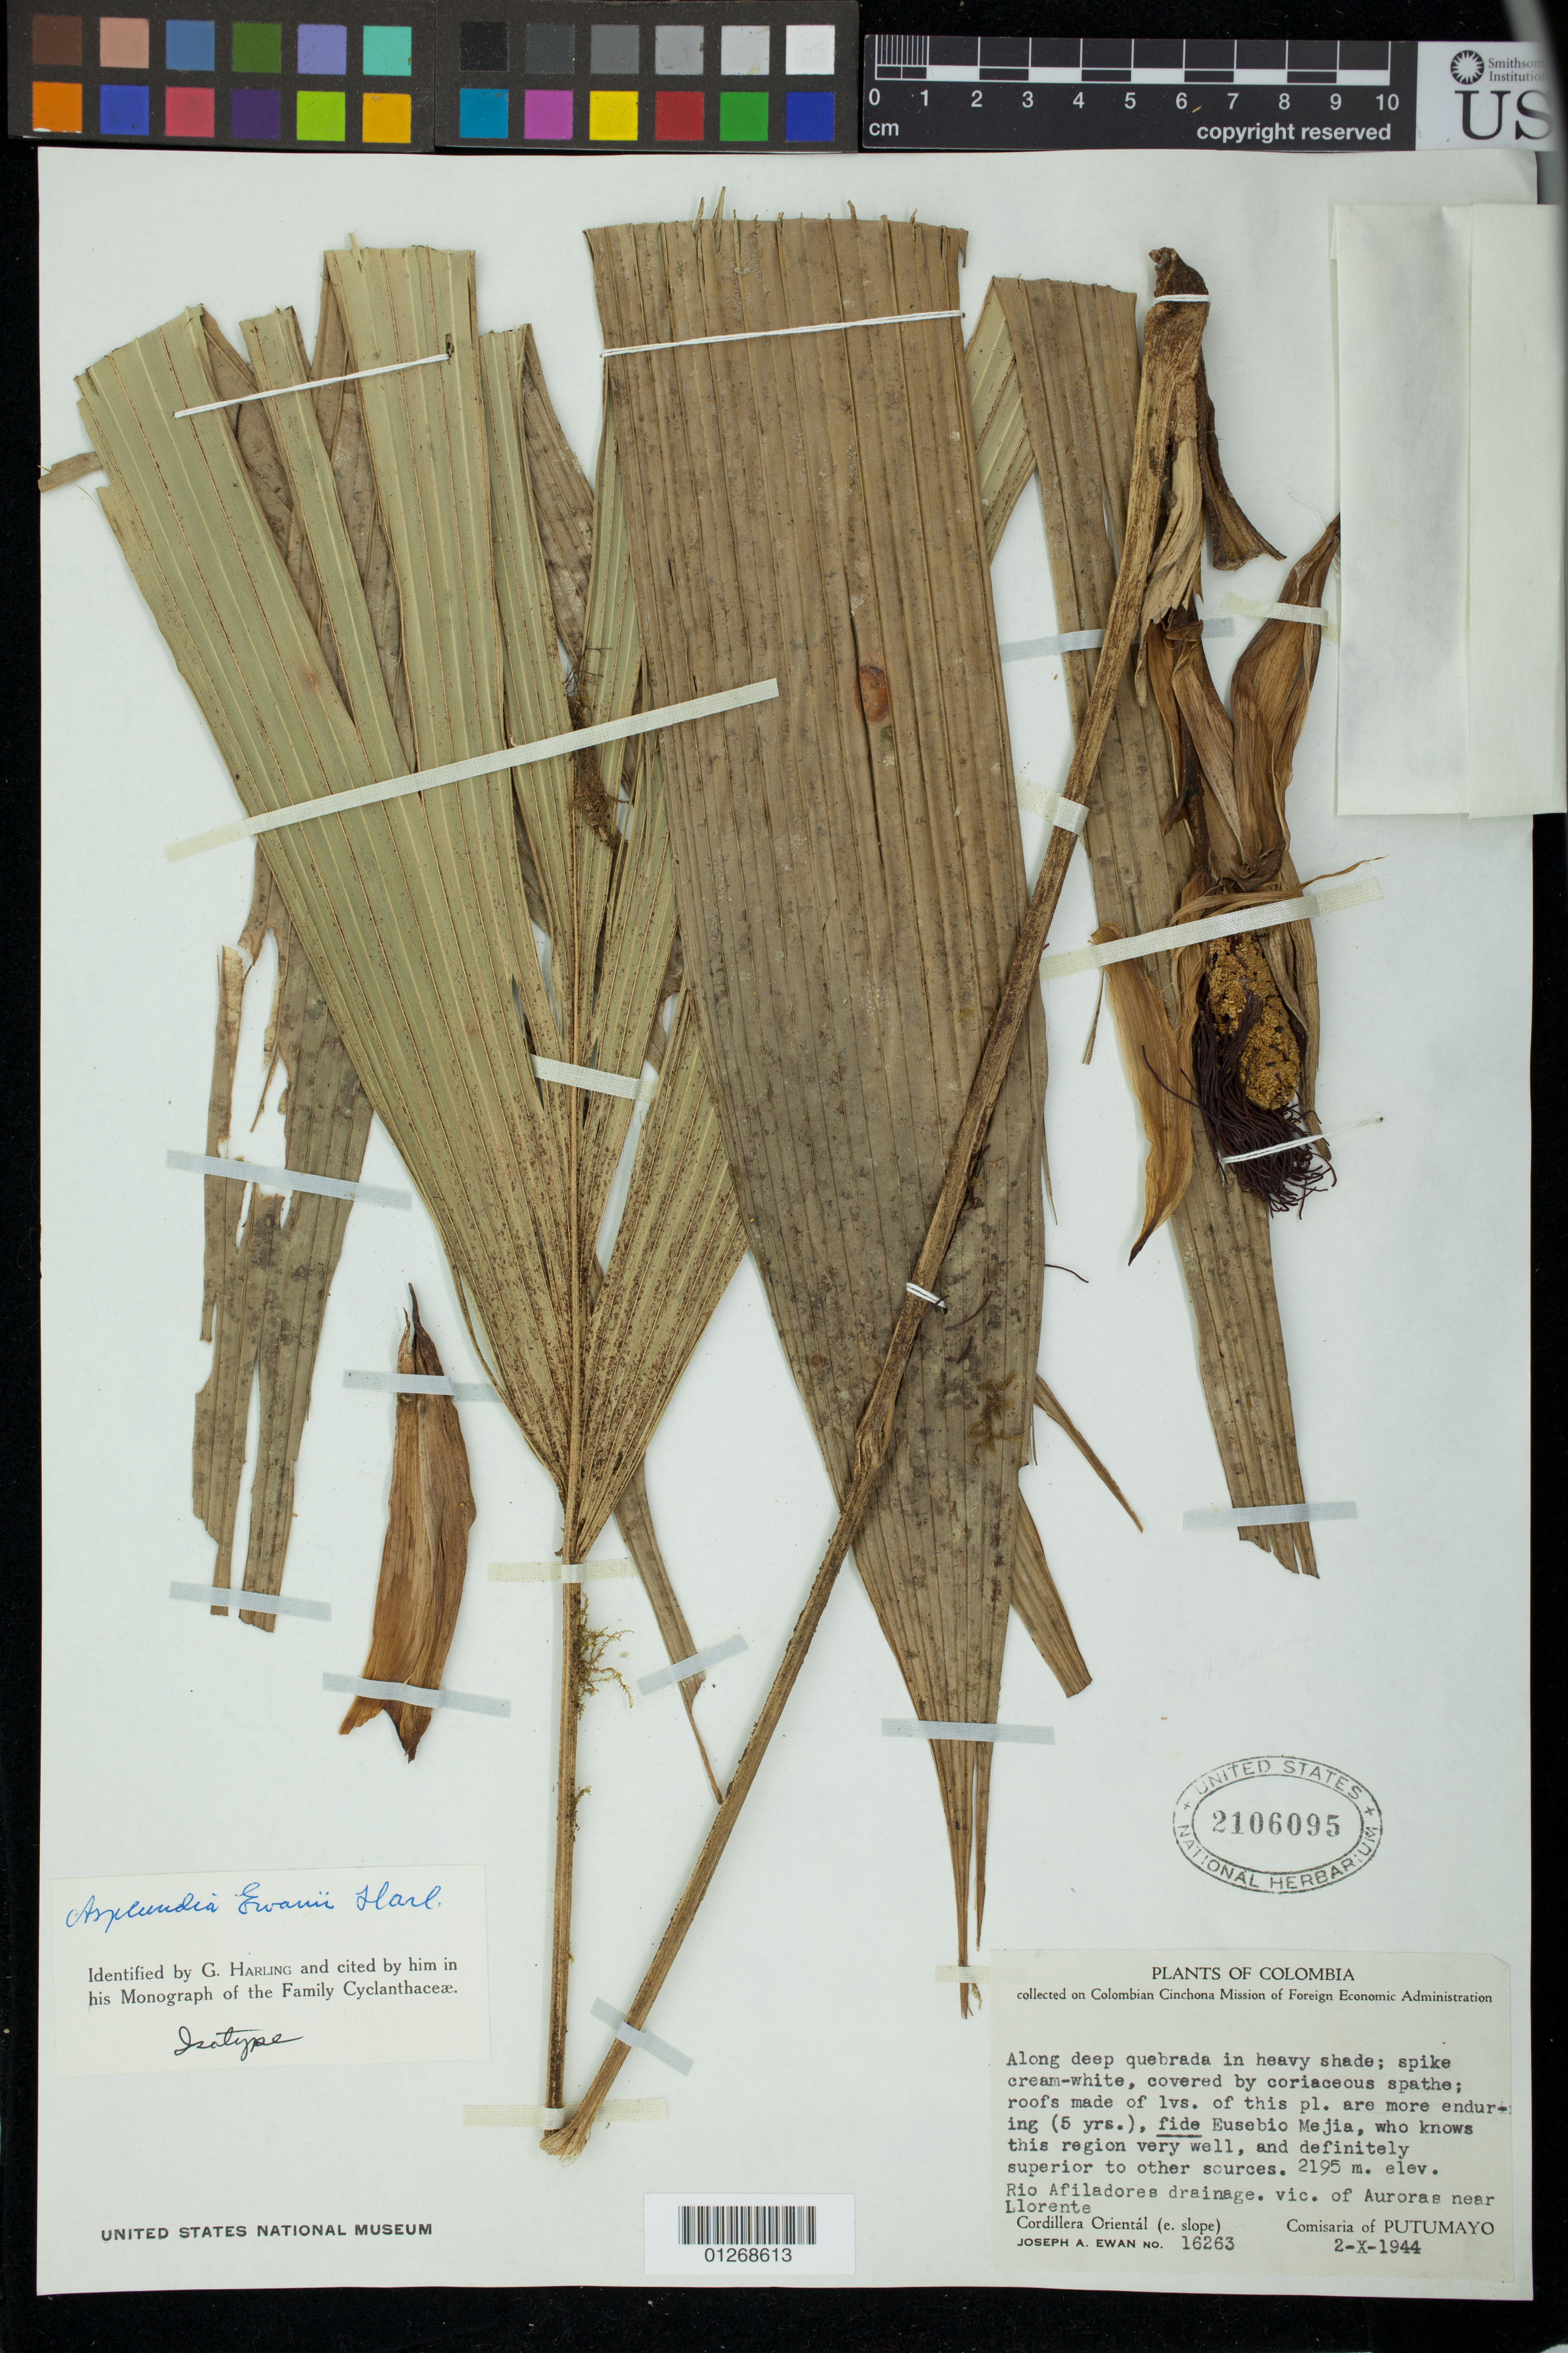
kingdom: Plantae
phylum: Tracheophyta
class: Liliopsida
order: Pandanales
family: Cyclanthaceae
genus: Asplundia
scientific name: Asplundia ewanii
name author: Harling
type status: Isotype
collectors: J. A. Ewan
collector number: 16263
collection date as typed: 02 Oct 1944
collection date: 1944-10-02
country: Colombia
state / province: Putumayo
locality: Cordillera Oriental (e. slope). Rio Afiladores drainage. vic. of Auroras near Llorente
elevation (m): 2195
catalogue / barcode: US 2106095